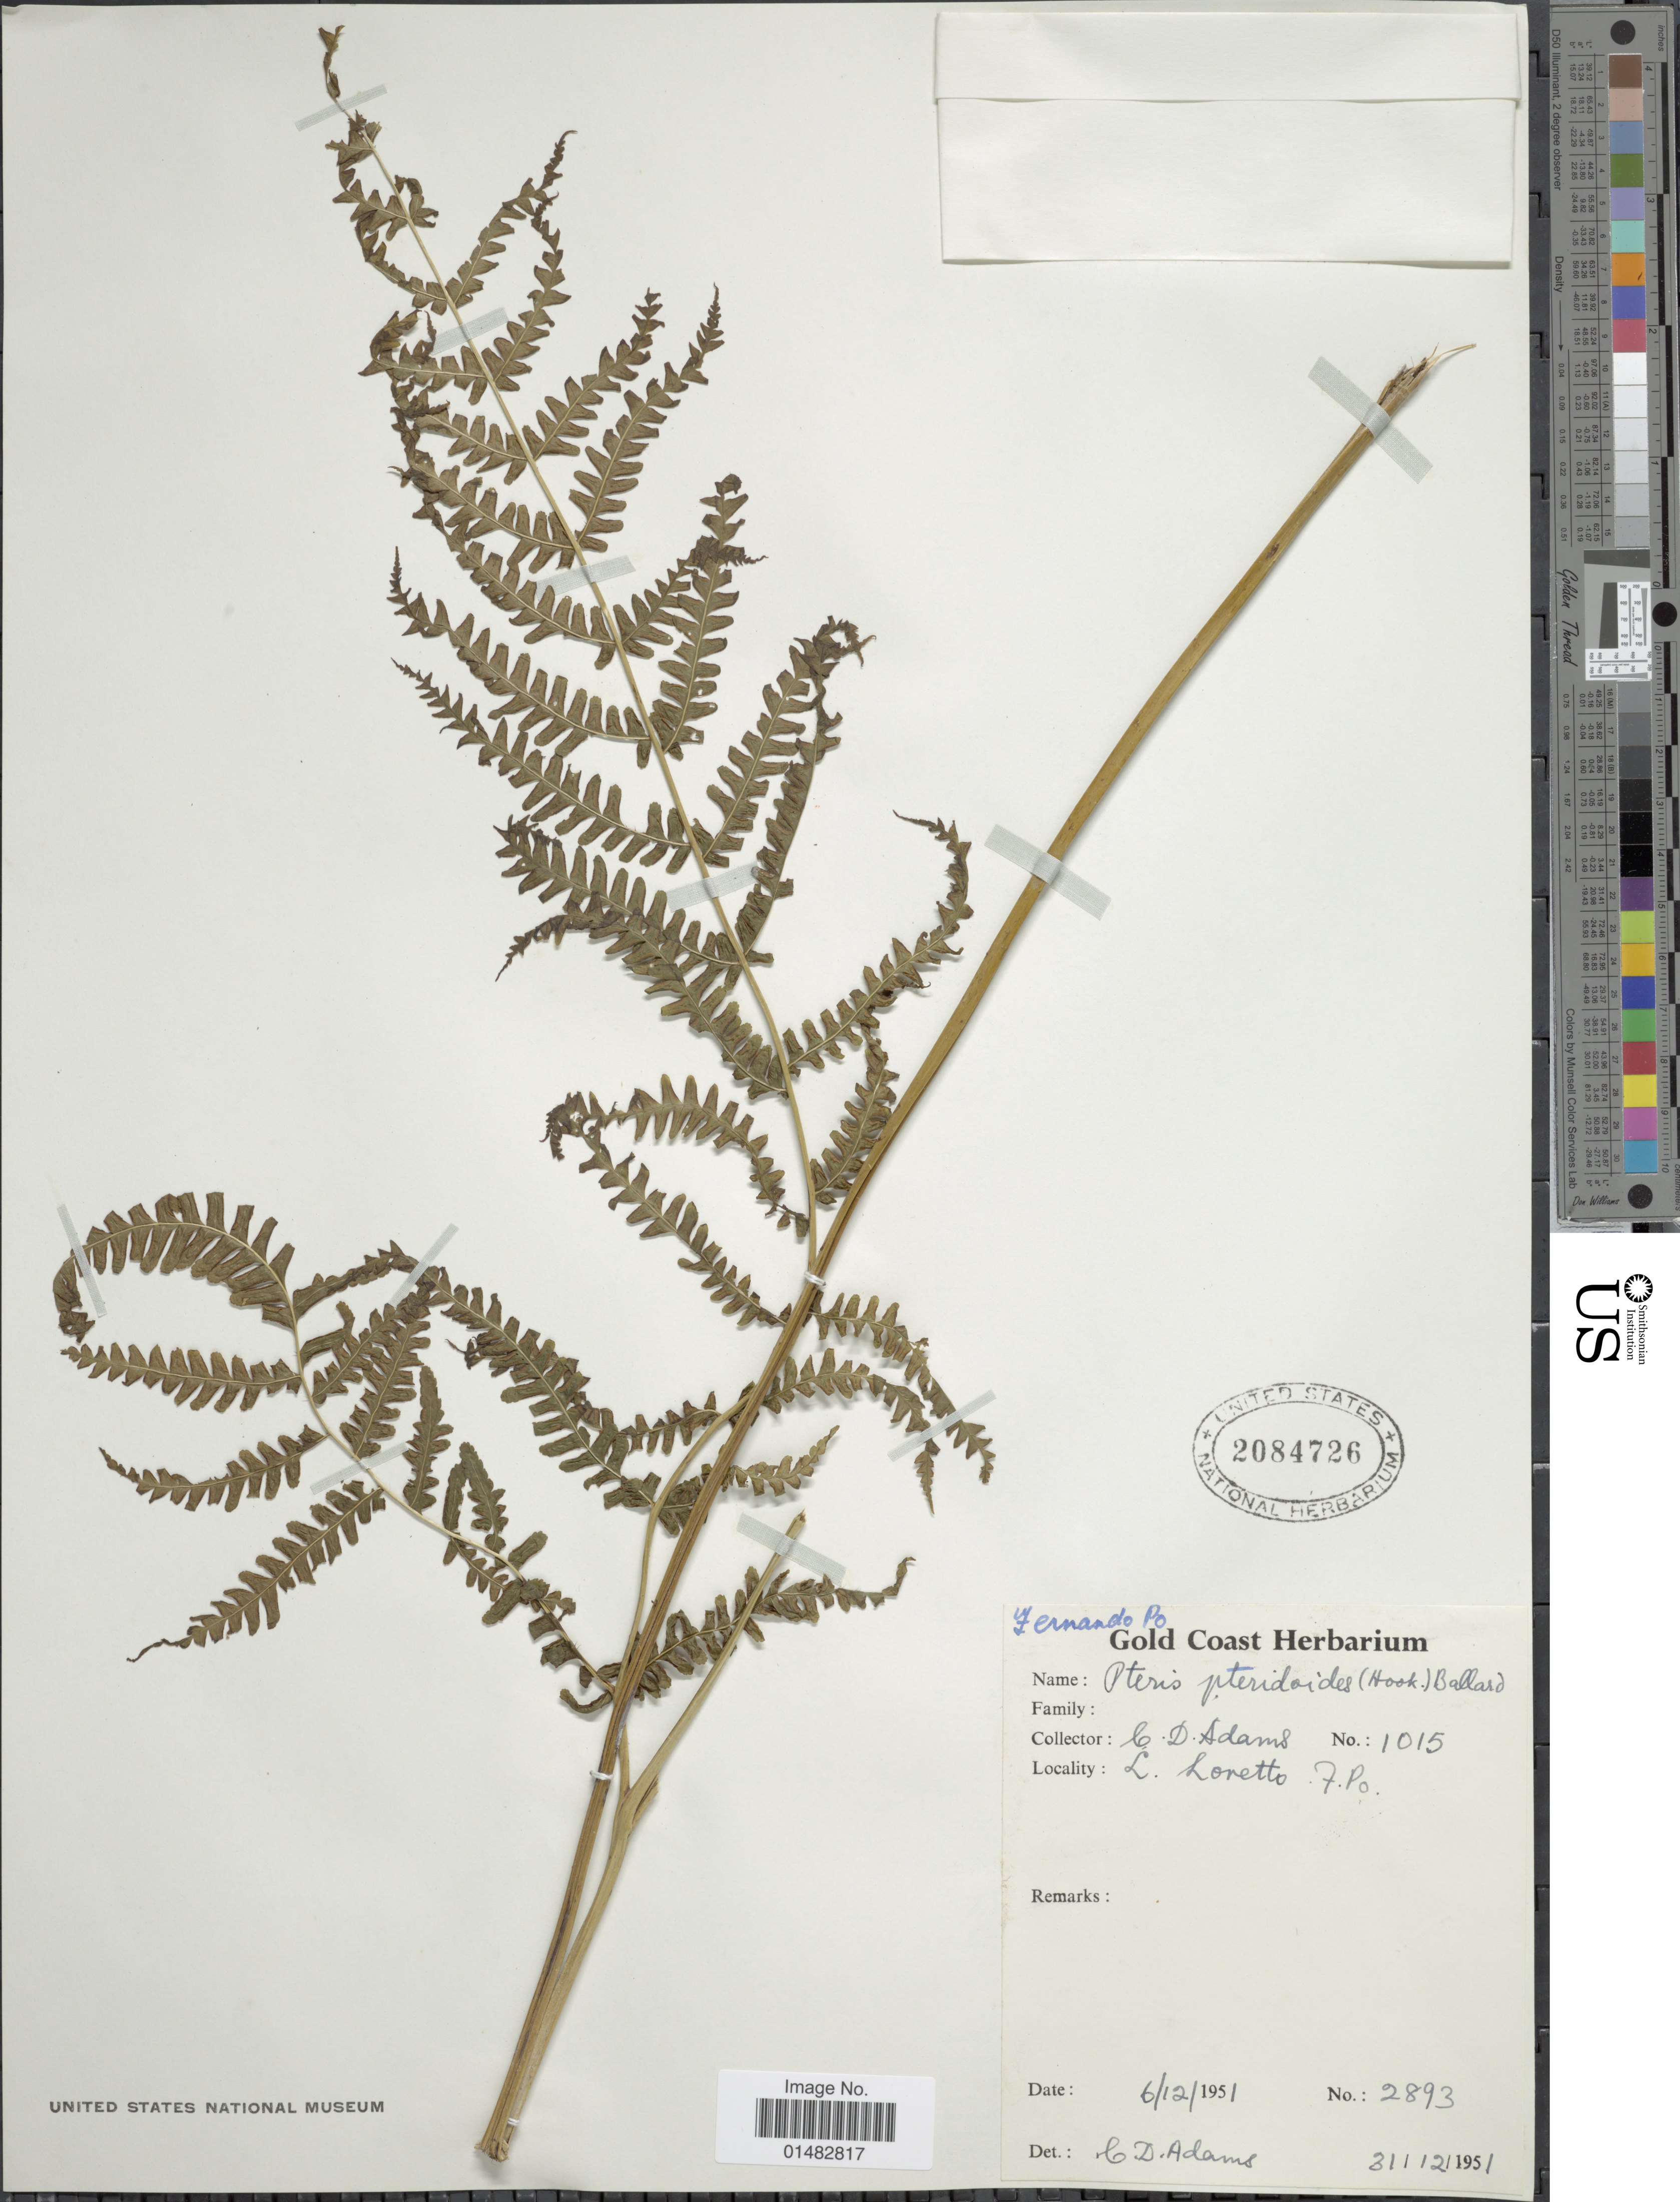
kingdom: Plantae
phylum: Tracheophyta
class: Polypodiopsida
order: Polypodiales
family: Pteridaceae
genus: Pteris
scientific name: Pteris pteridioides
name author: (Hook.) Ballard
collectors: C. D. Adams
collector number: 1015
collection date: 1951-12-06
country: Ghana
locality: L. Loretto F. Po.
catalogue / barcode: US 2084726